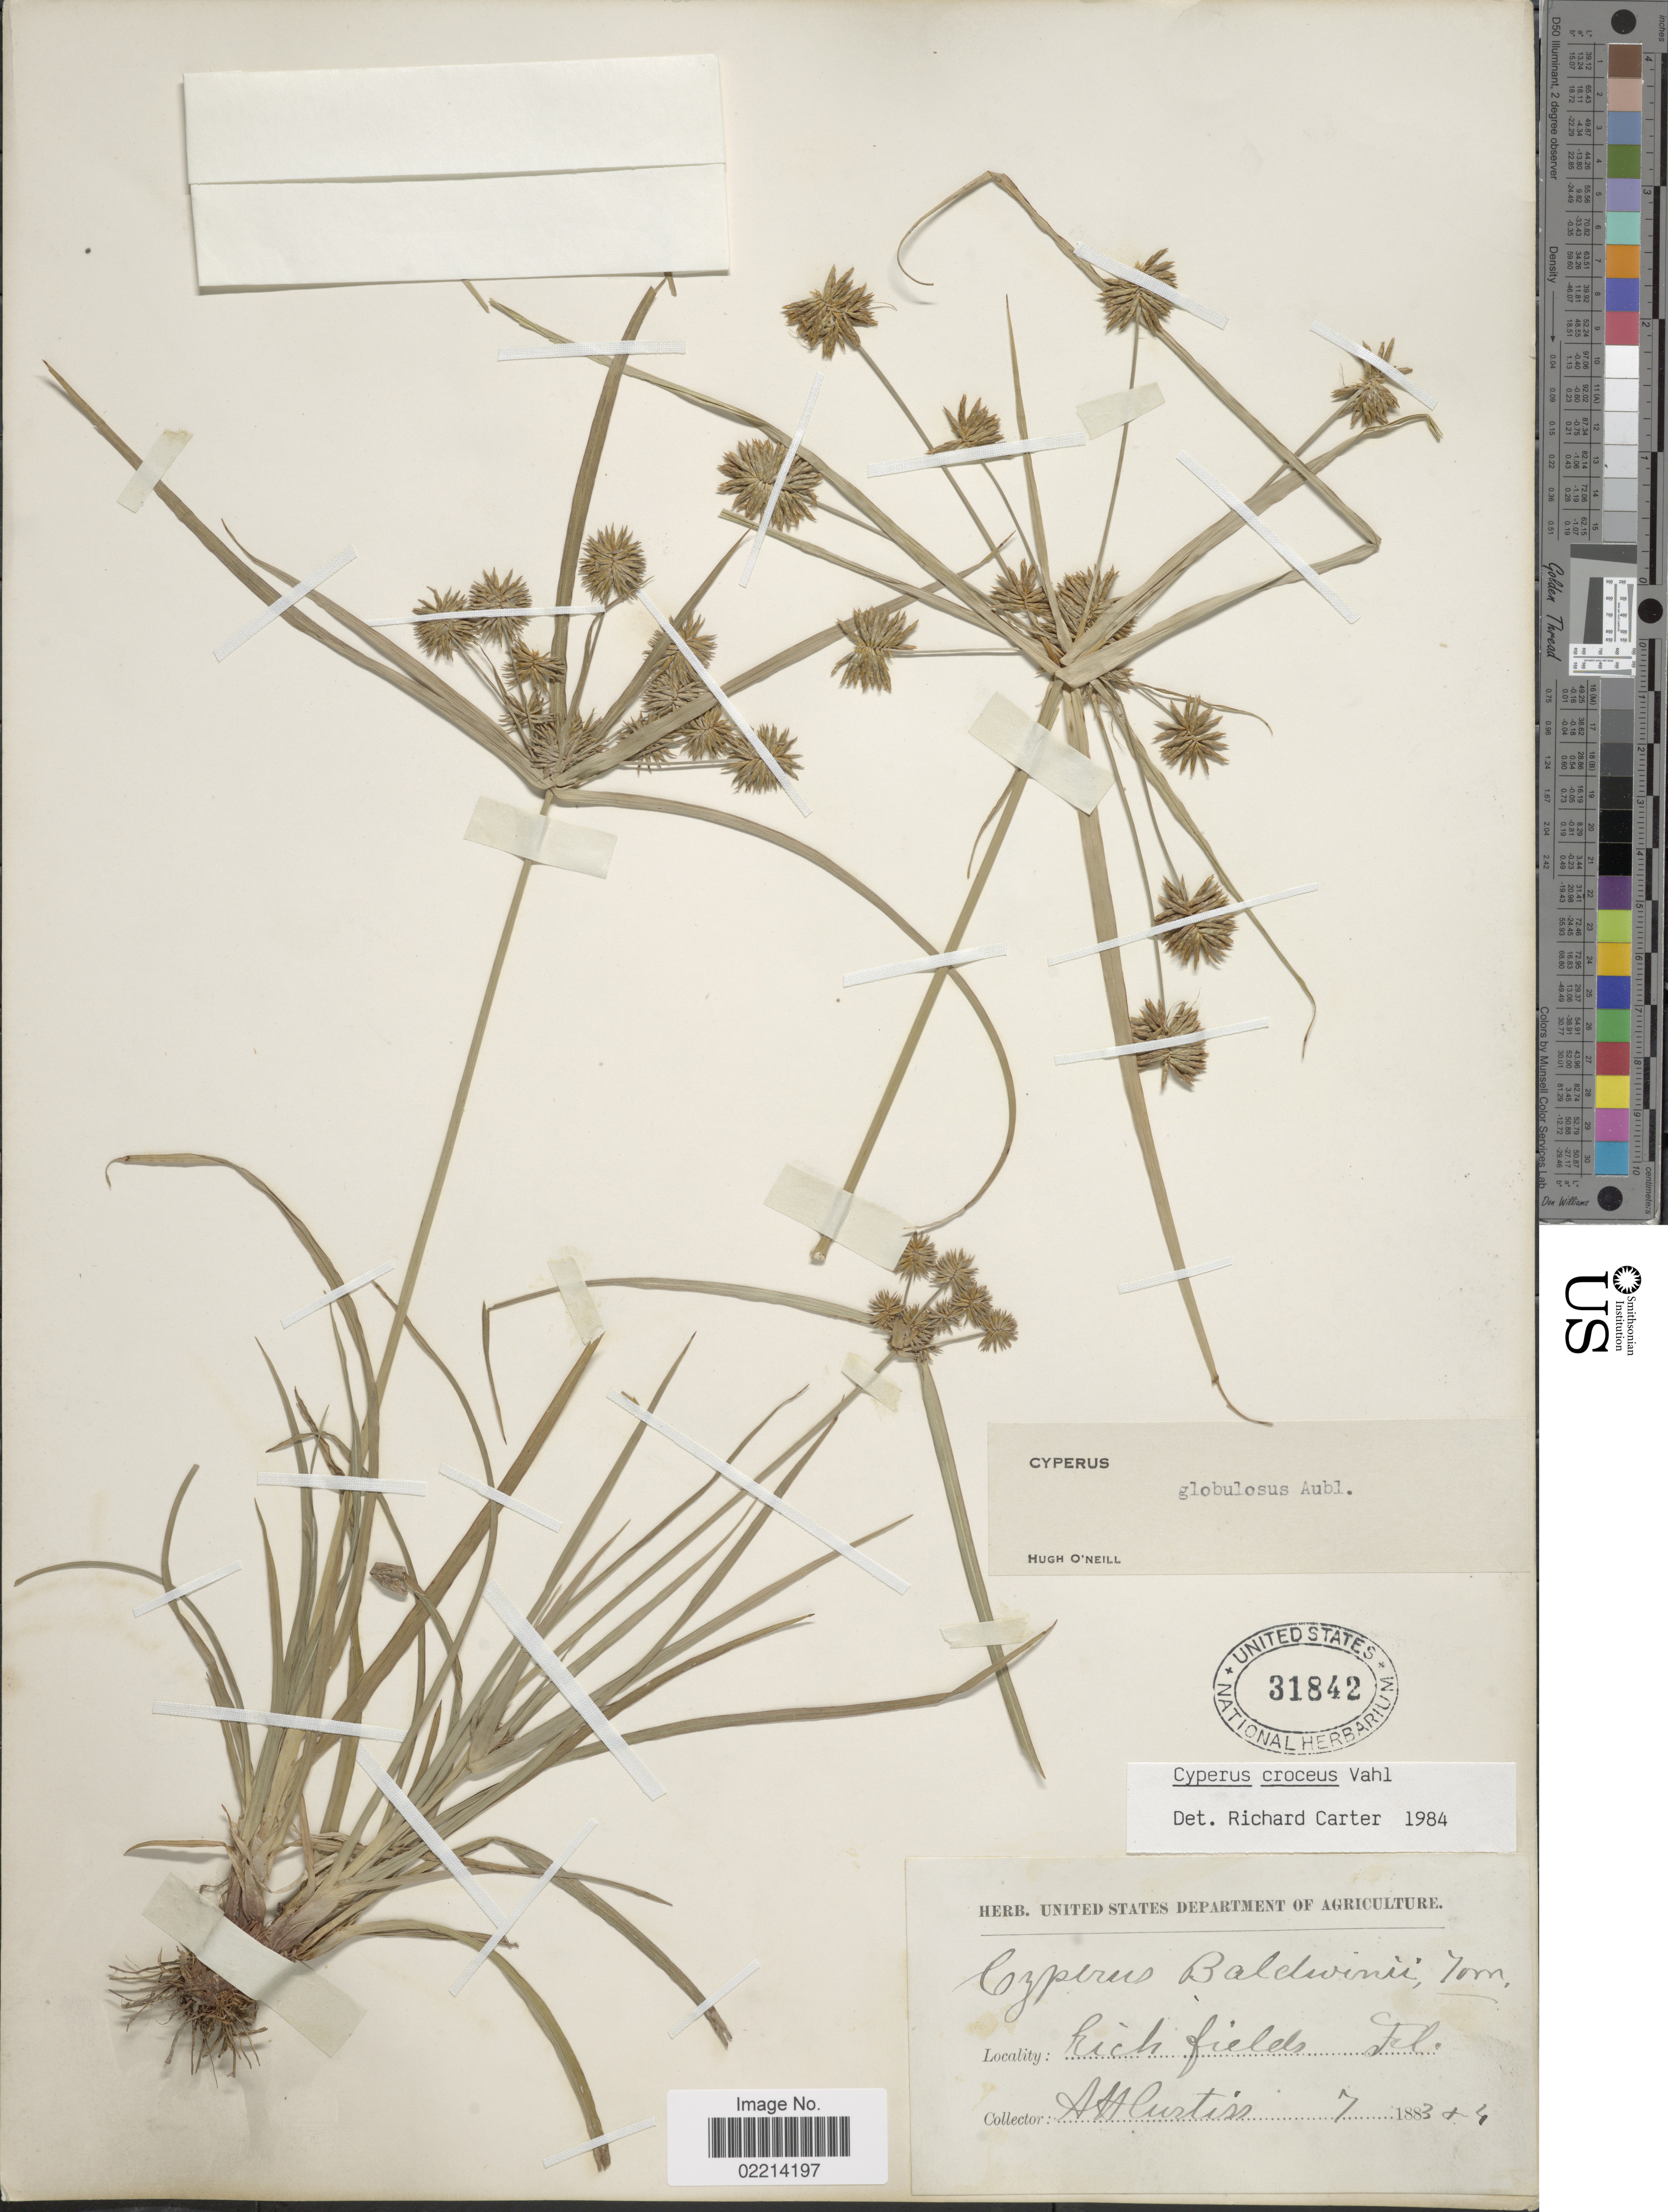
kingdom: Plantae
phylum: Tracheophyta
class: Liliopsida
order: Poales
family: Cyperaceae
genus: Cyperus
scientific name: Cyperus croceus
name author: Vahl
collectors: A. H. Curtiss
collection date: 1883-07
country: United States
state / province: Florida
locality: Rich fields.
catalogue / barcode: US 31842